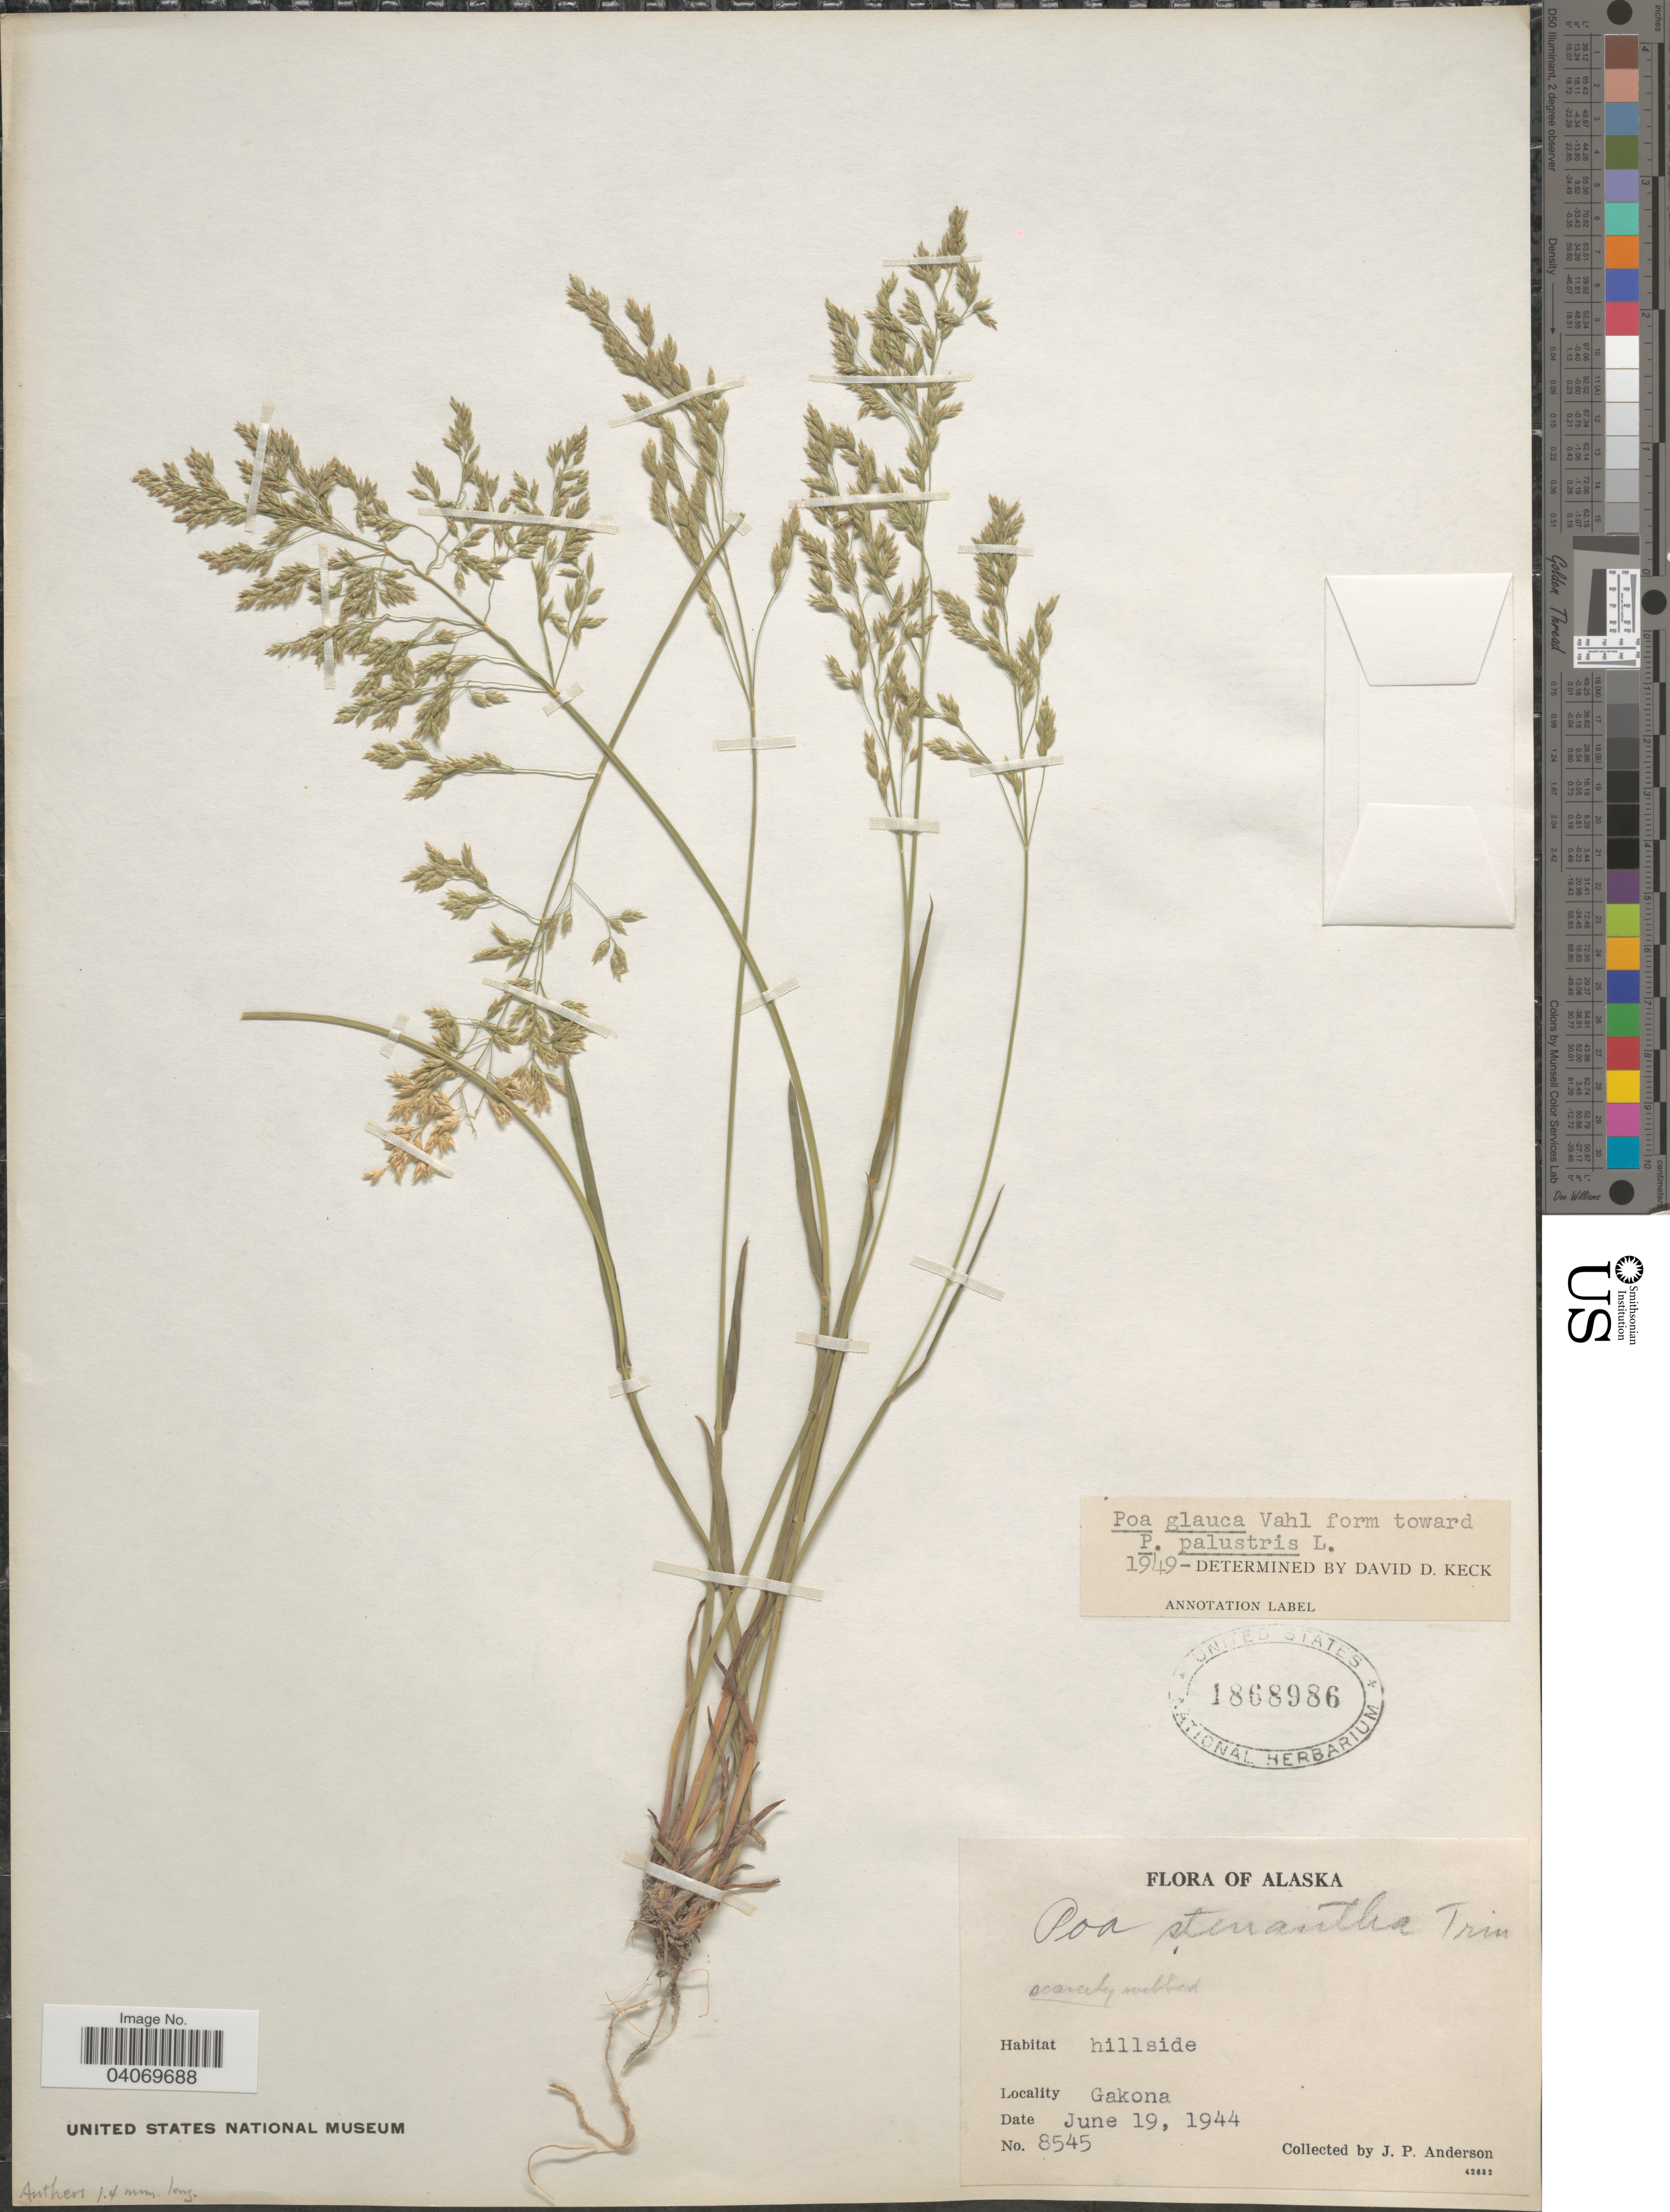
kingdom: Plantae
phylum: Tracheophyta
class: Liliopsida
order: Poales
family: Poaceae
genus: Poa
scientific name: Poa sp.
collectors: J. P. Anderson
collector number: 8545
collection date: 1944-06-19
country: United States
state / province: Alaska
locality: Gakona.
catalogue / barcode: US 1868986